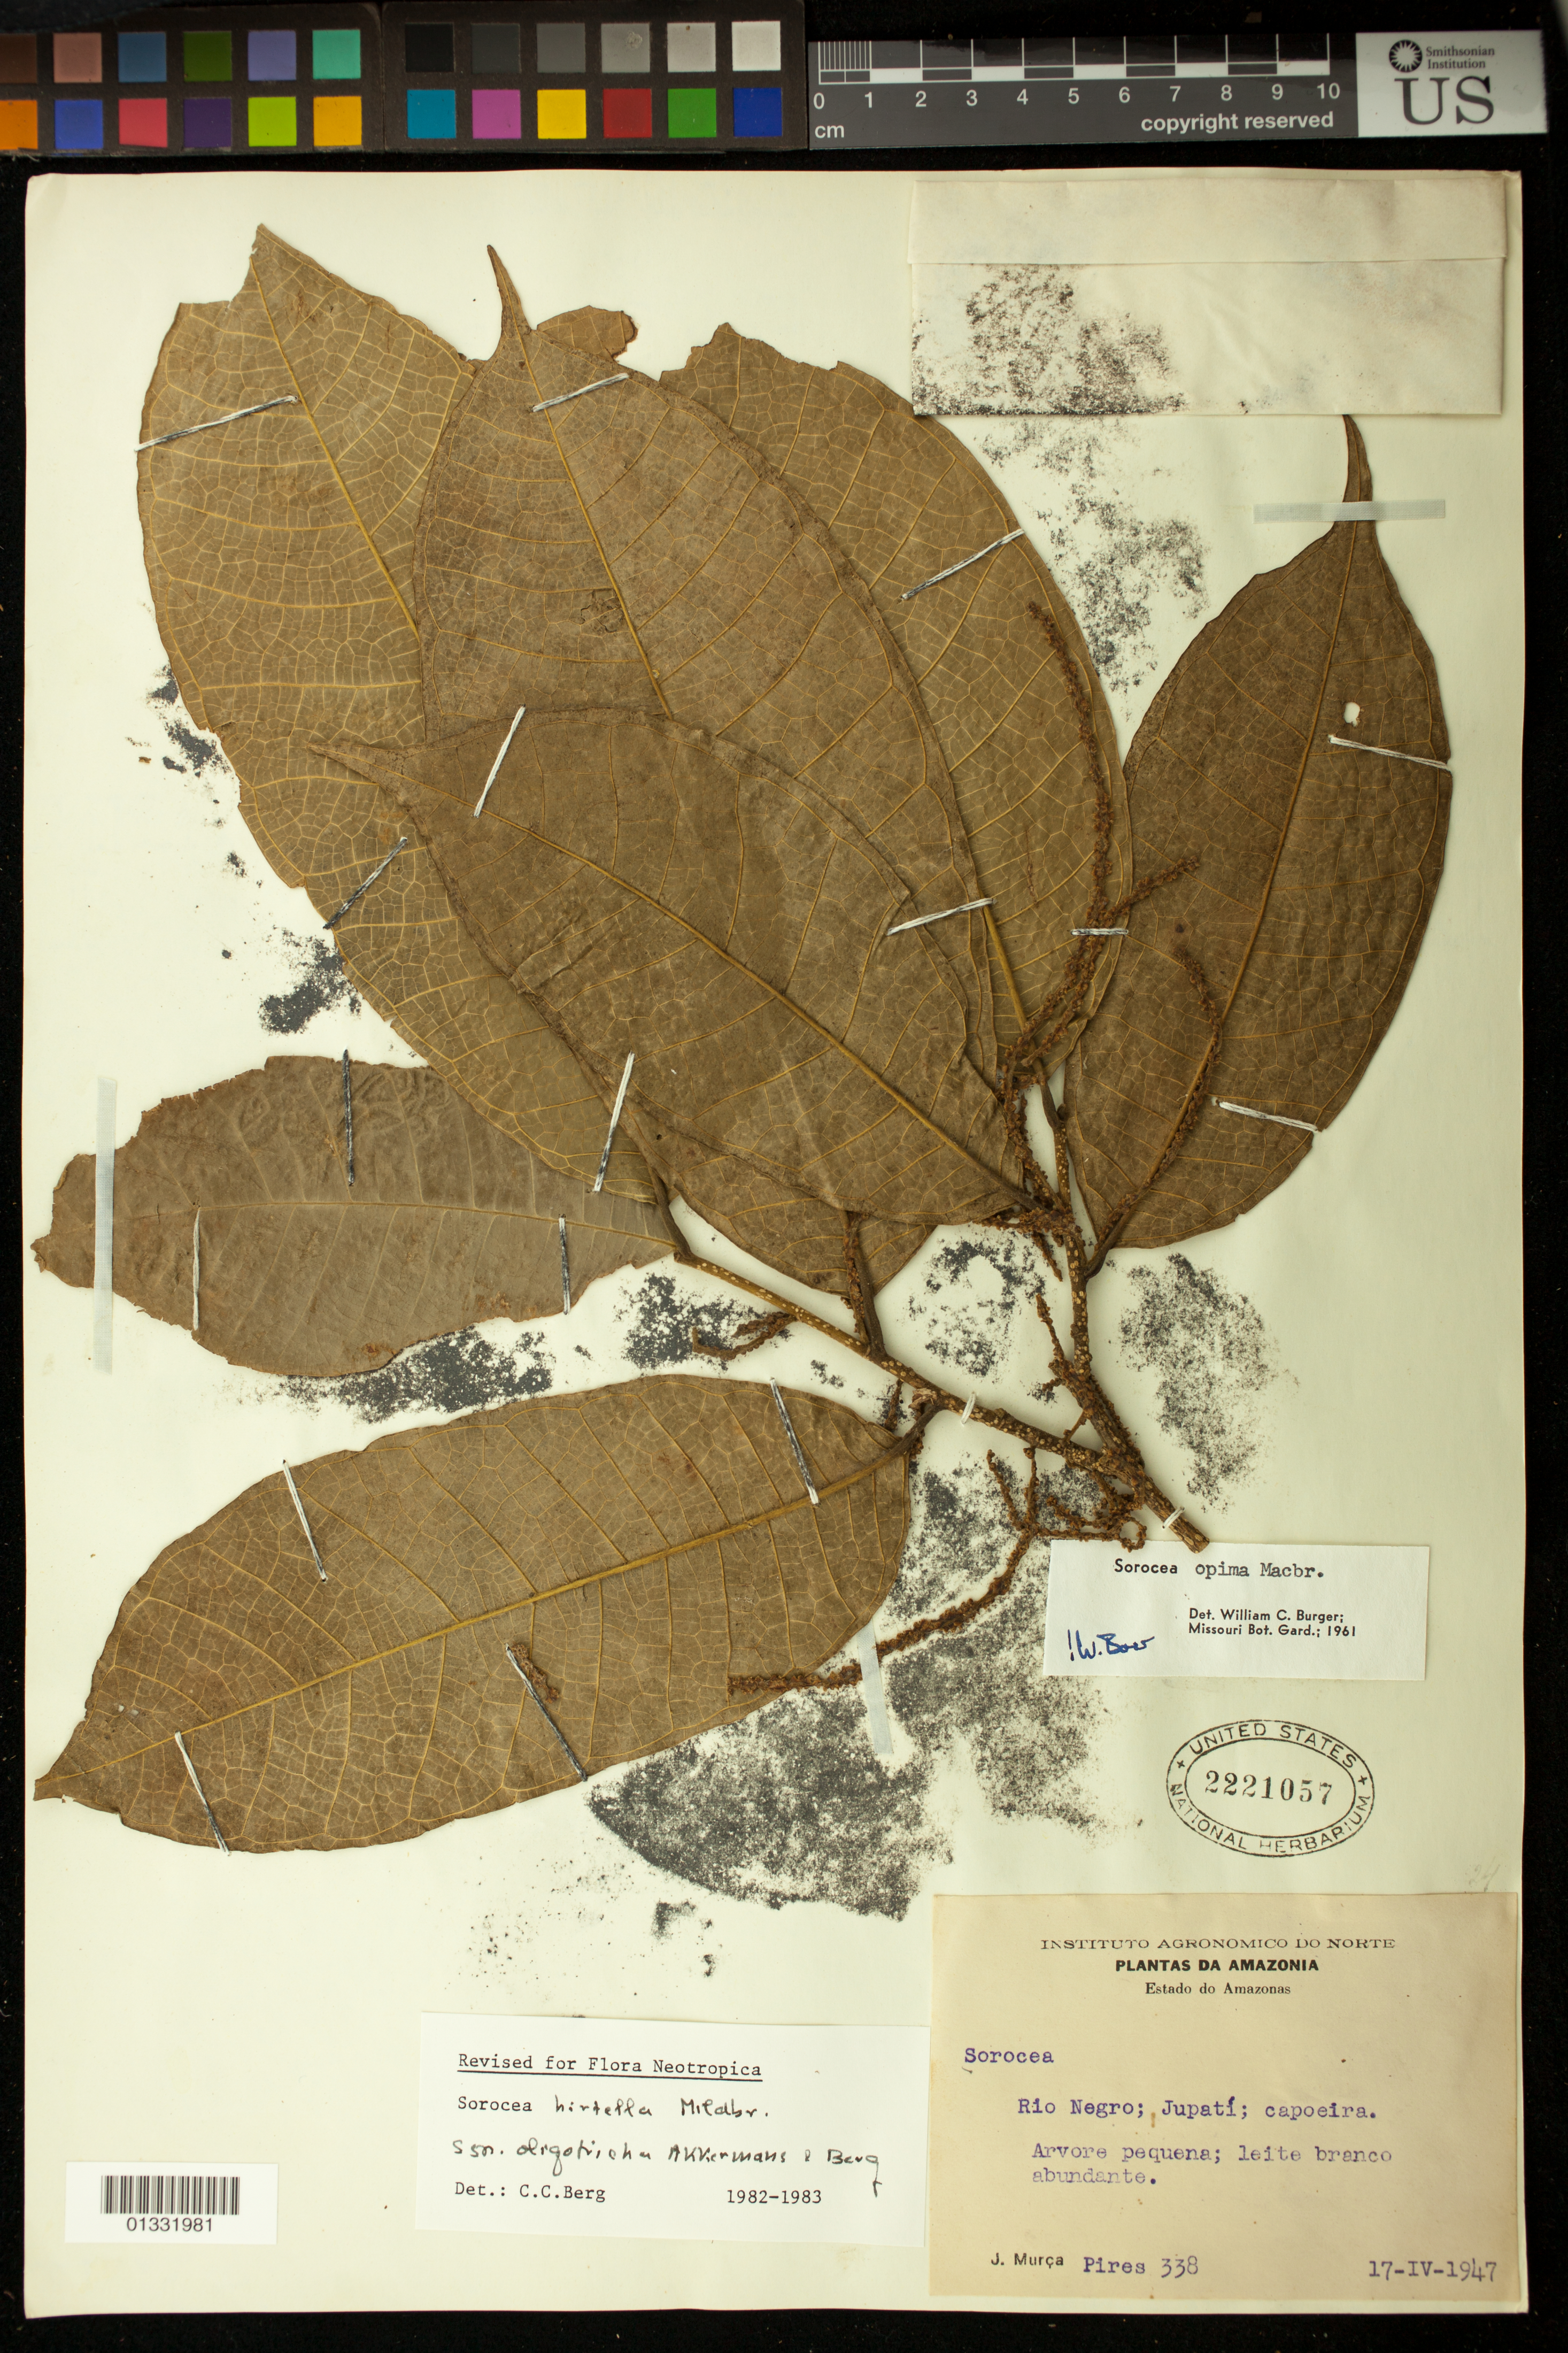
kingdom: Plantae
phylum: Tracheophyta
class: Magnoliopsida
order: Rosales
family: Moraceae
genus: Sorocea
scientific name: Sorocea hirtella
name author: Mildbr.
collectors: J. M. Pires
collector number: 338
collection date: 1947-04-17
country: Brazil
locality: Rio Negra, Jupatí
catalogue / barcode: US 2221057